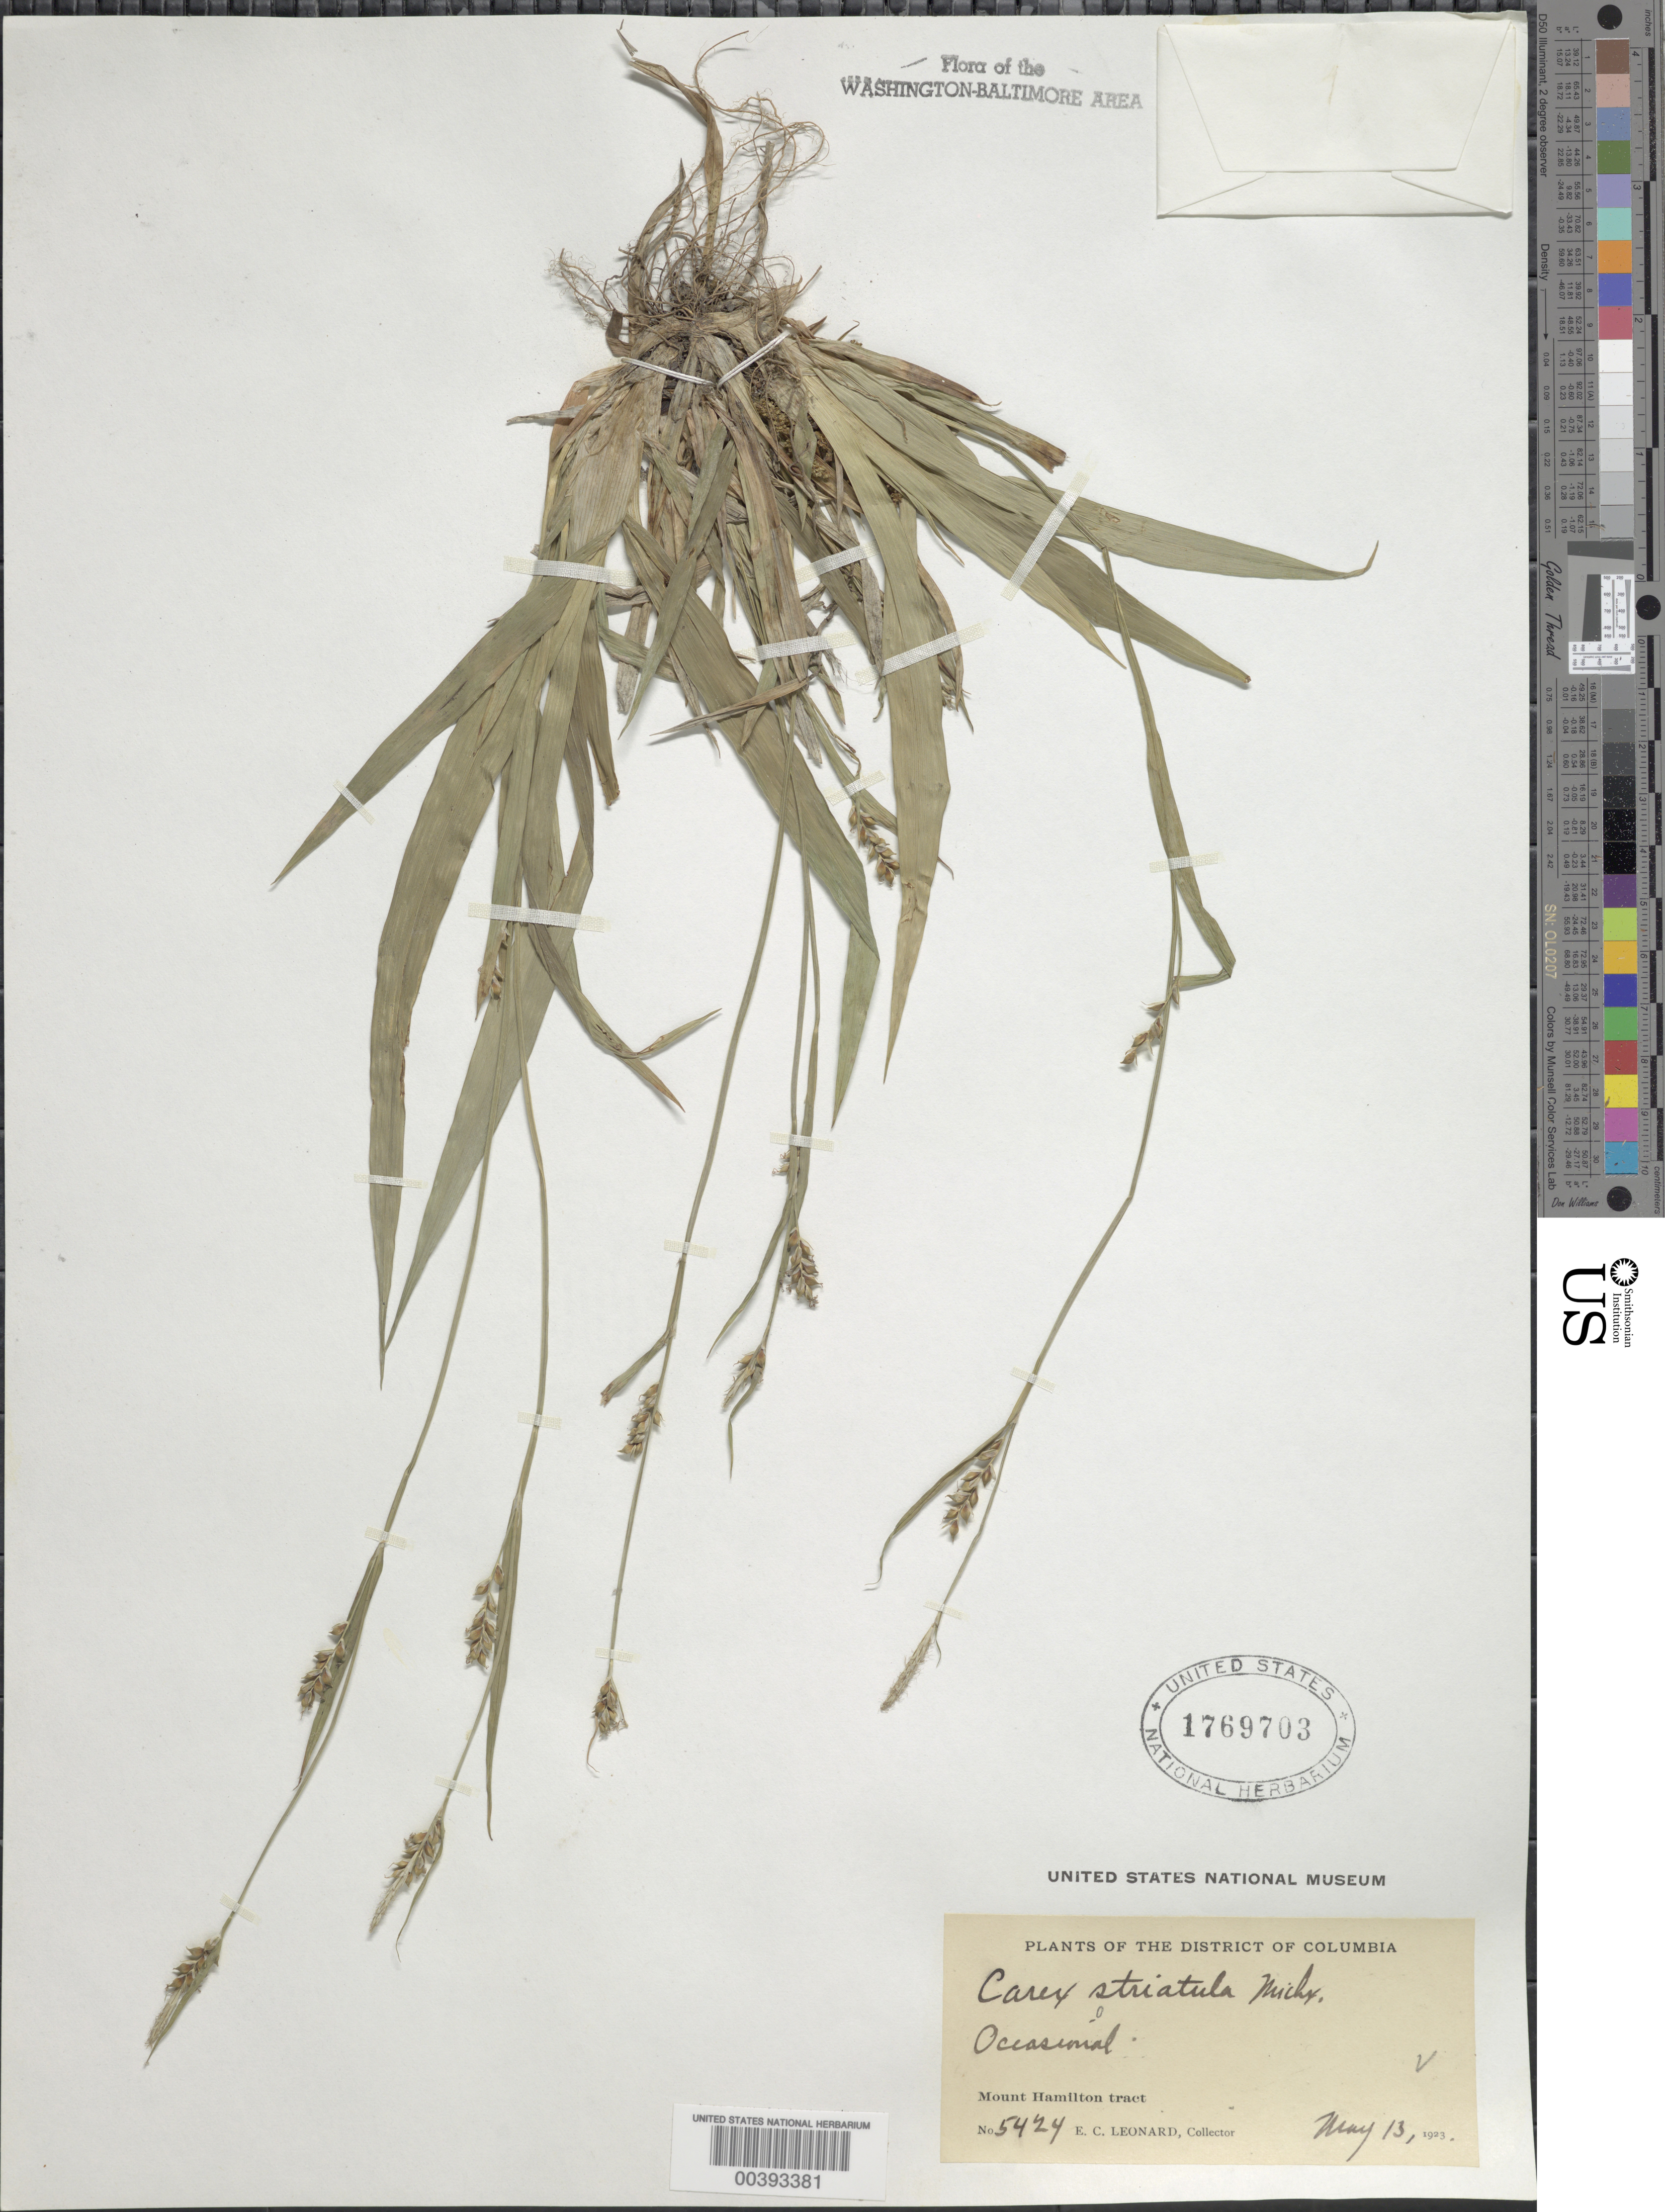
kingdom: Plantae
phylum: Tracheophyta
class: Liliopsida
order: Poales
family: Cyperaceae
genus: Carex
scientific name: Carex striatula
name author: Michx.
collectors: E. C. Leonard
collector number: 5424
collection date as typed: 13 May 1923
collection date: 1923-05-13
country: United States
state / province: District of Columbia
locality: Mount Hamilton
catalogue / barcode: US 1769703